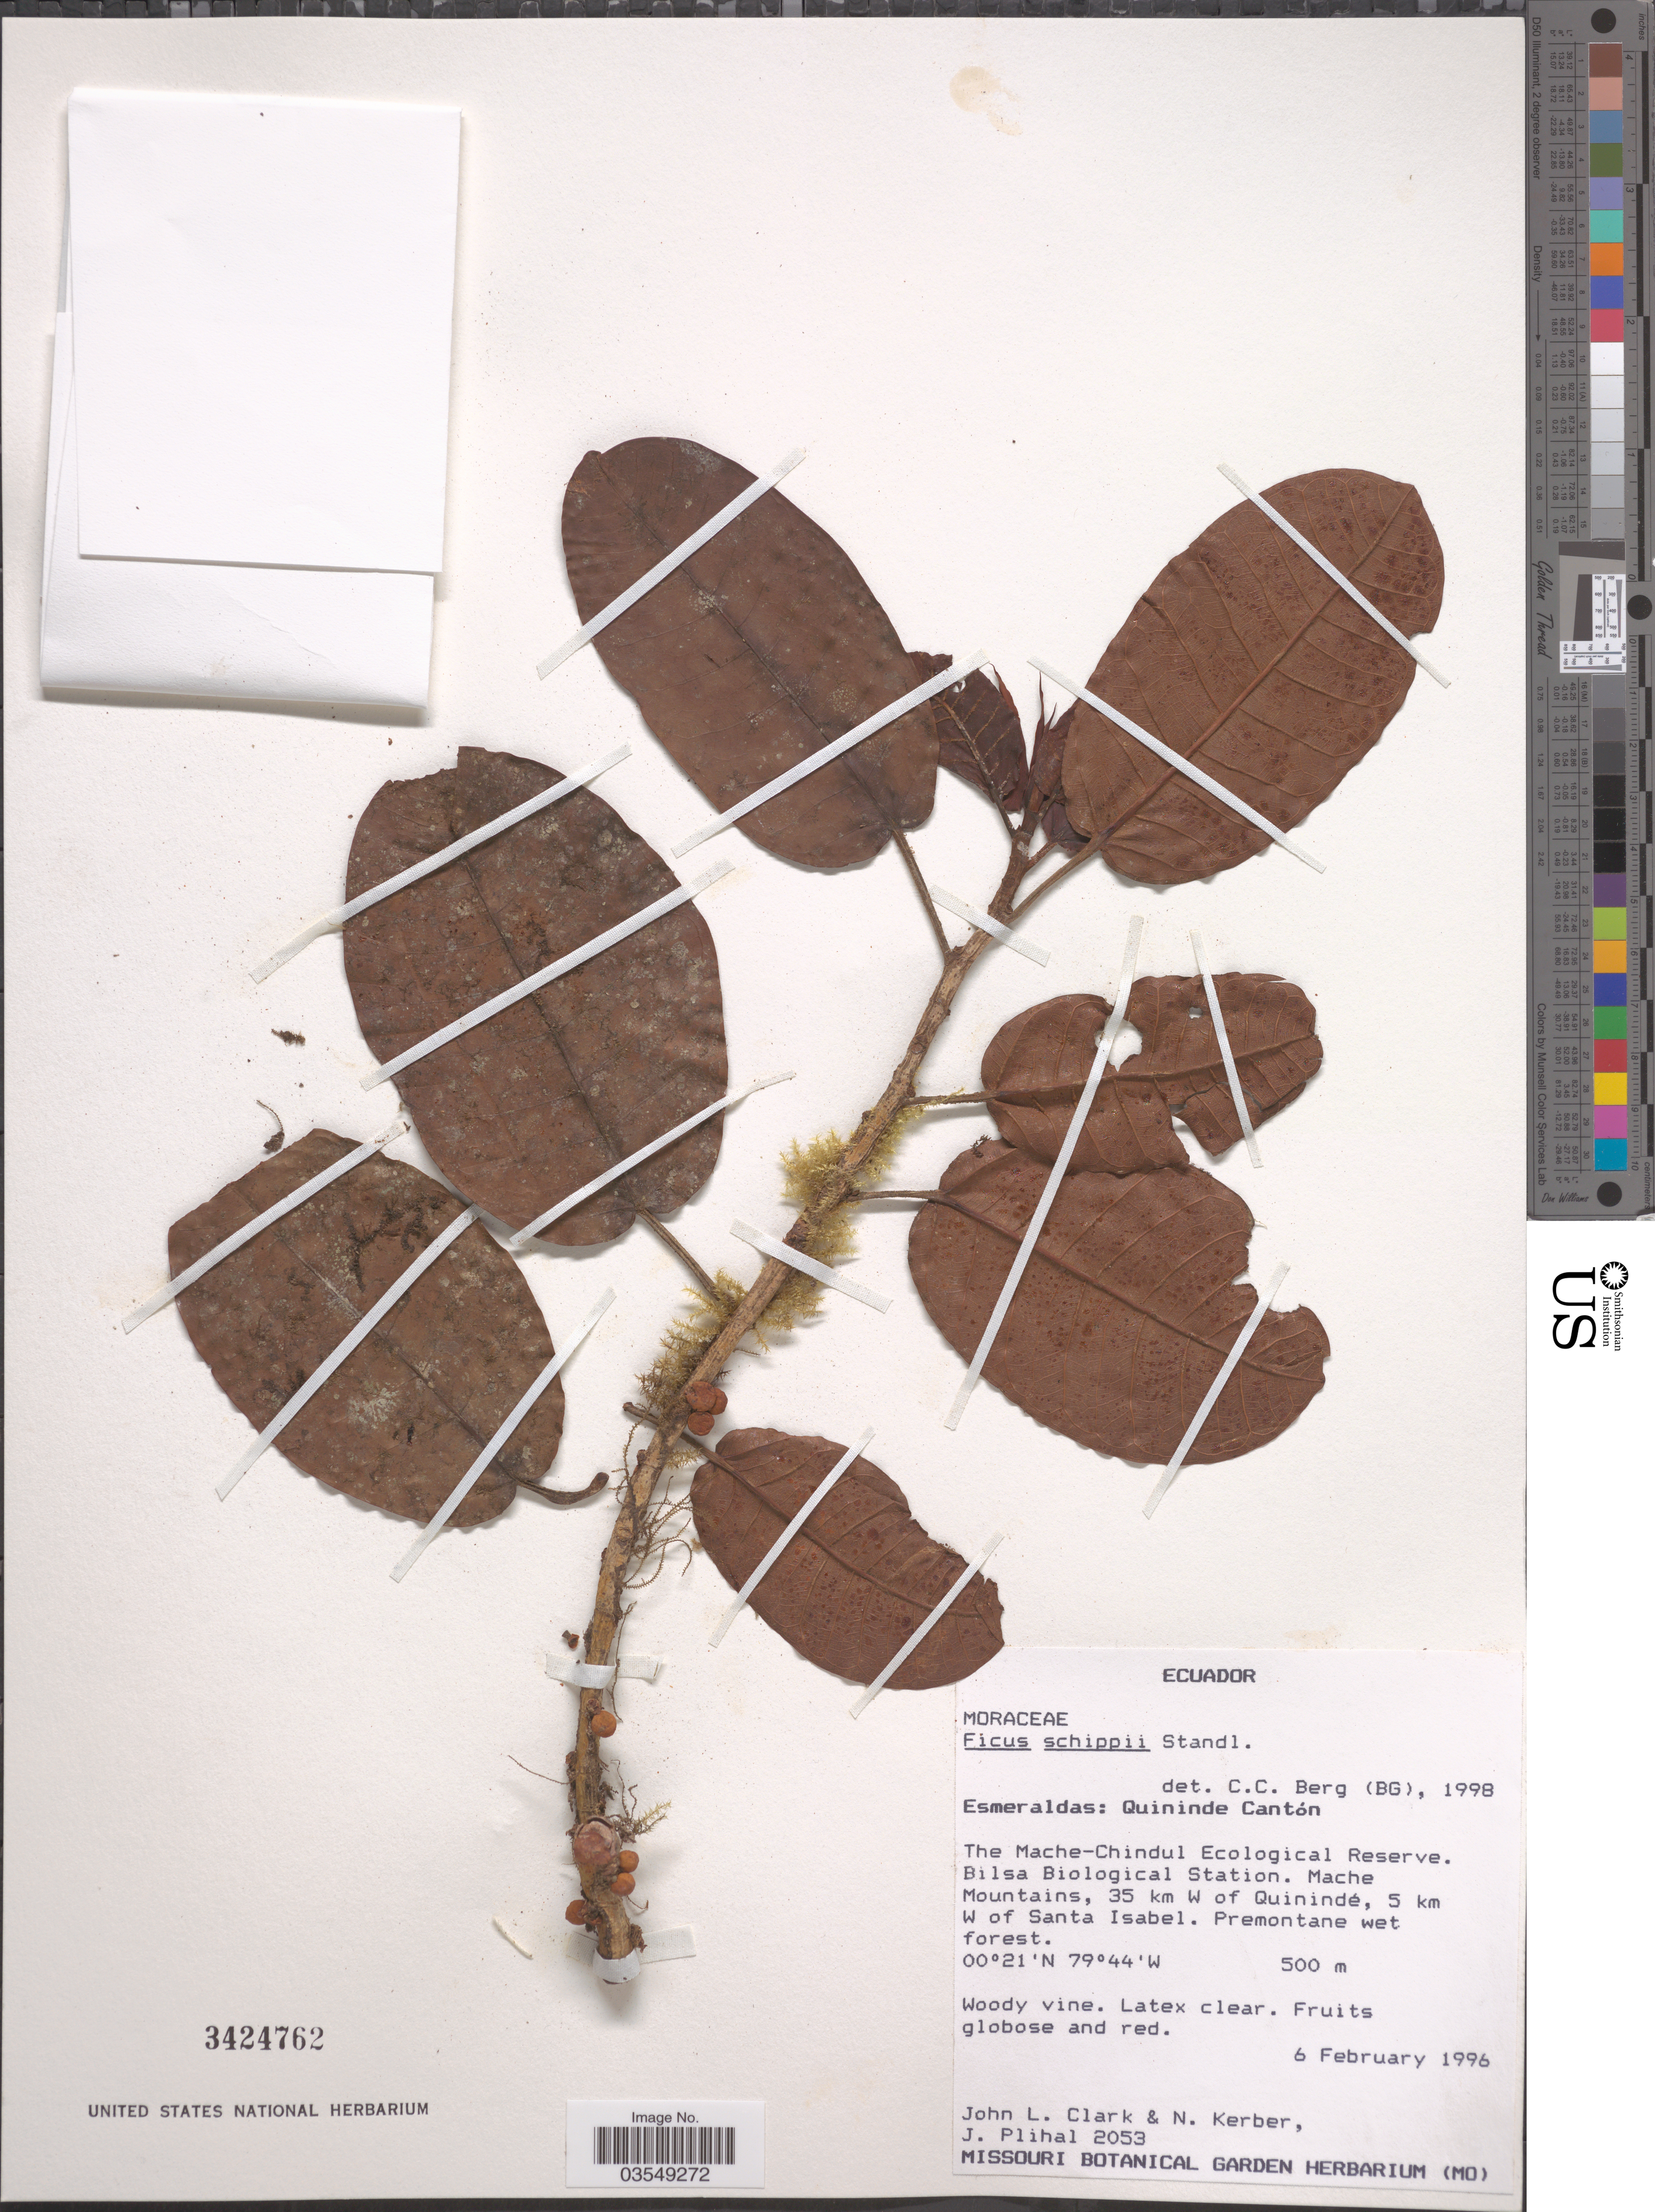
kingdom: Plantae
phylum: Tracheophyta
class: Magnoliopsida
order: Rosales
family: Moraceae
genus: Ficus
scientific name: Ficus schippii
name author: Standl.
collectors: J. L. Clark, N. Kerber & J. Plihal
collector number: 2053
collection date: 1996-02-06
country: Ecuador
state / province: Esmeraldas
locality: Quininde Cantón. The Mache- Chindul Ecological Reserve. Bilsa Biological Station. Mache mountains, 35 km W of Quinindé, 5 km W of Santa Isabel.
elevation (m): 500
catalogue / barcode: US 3424762